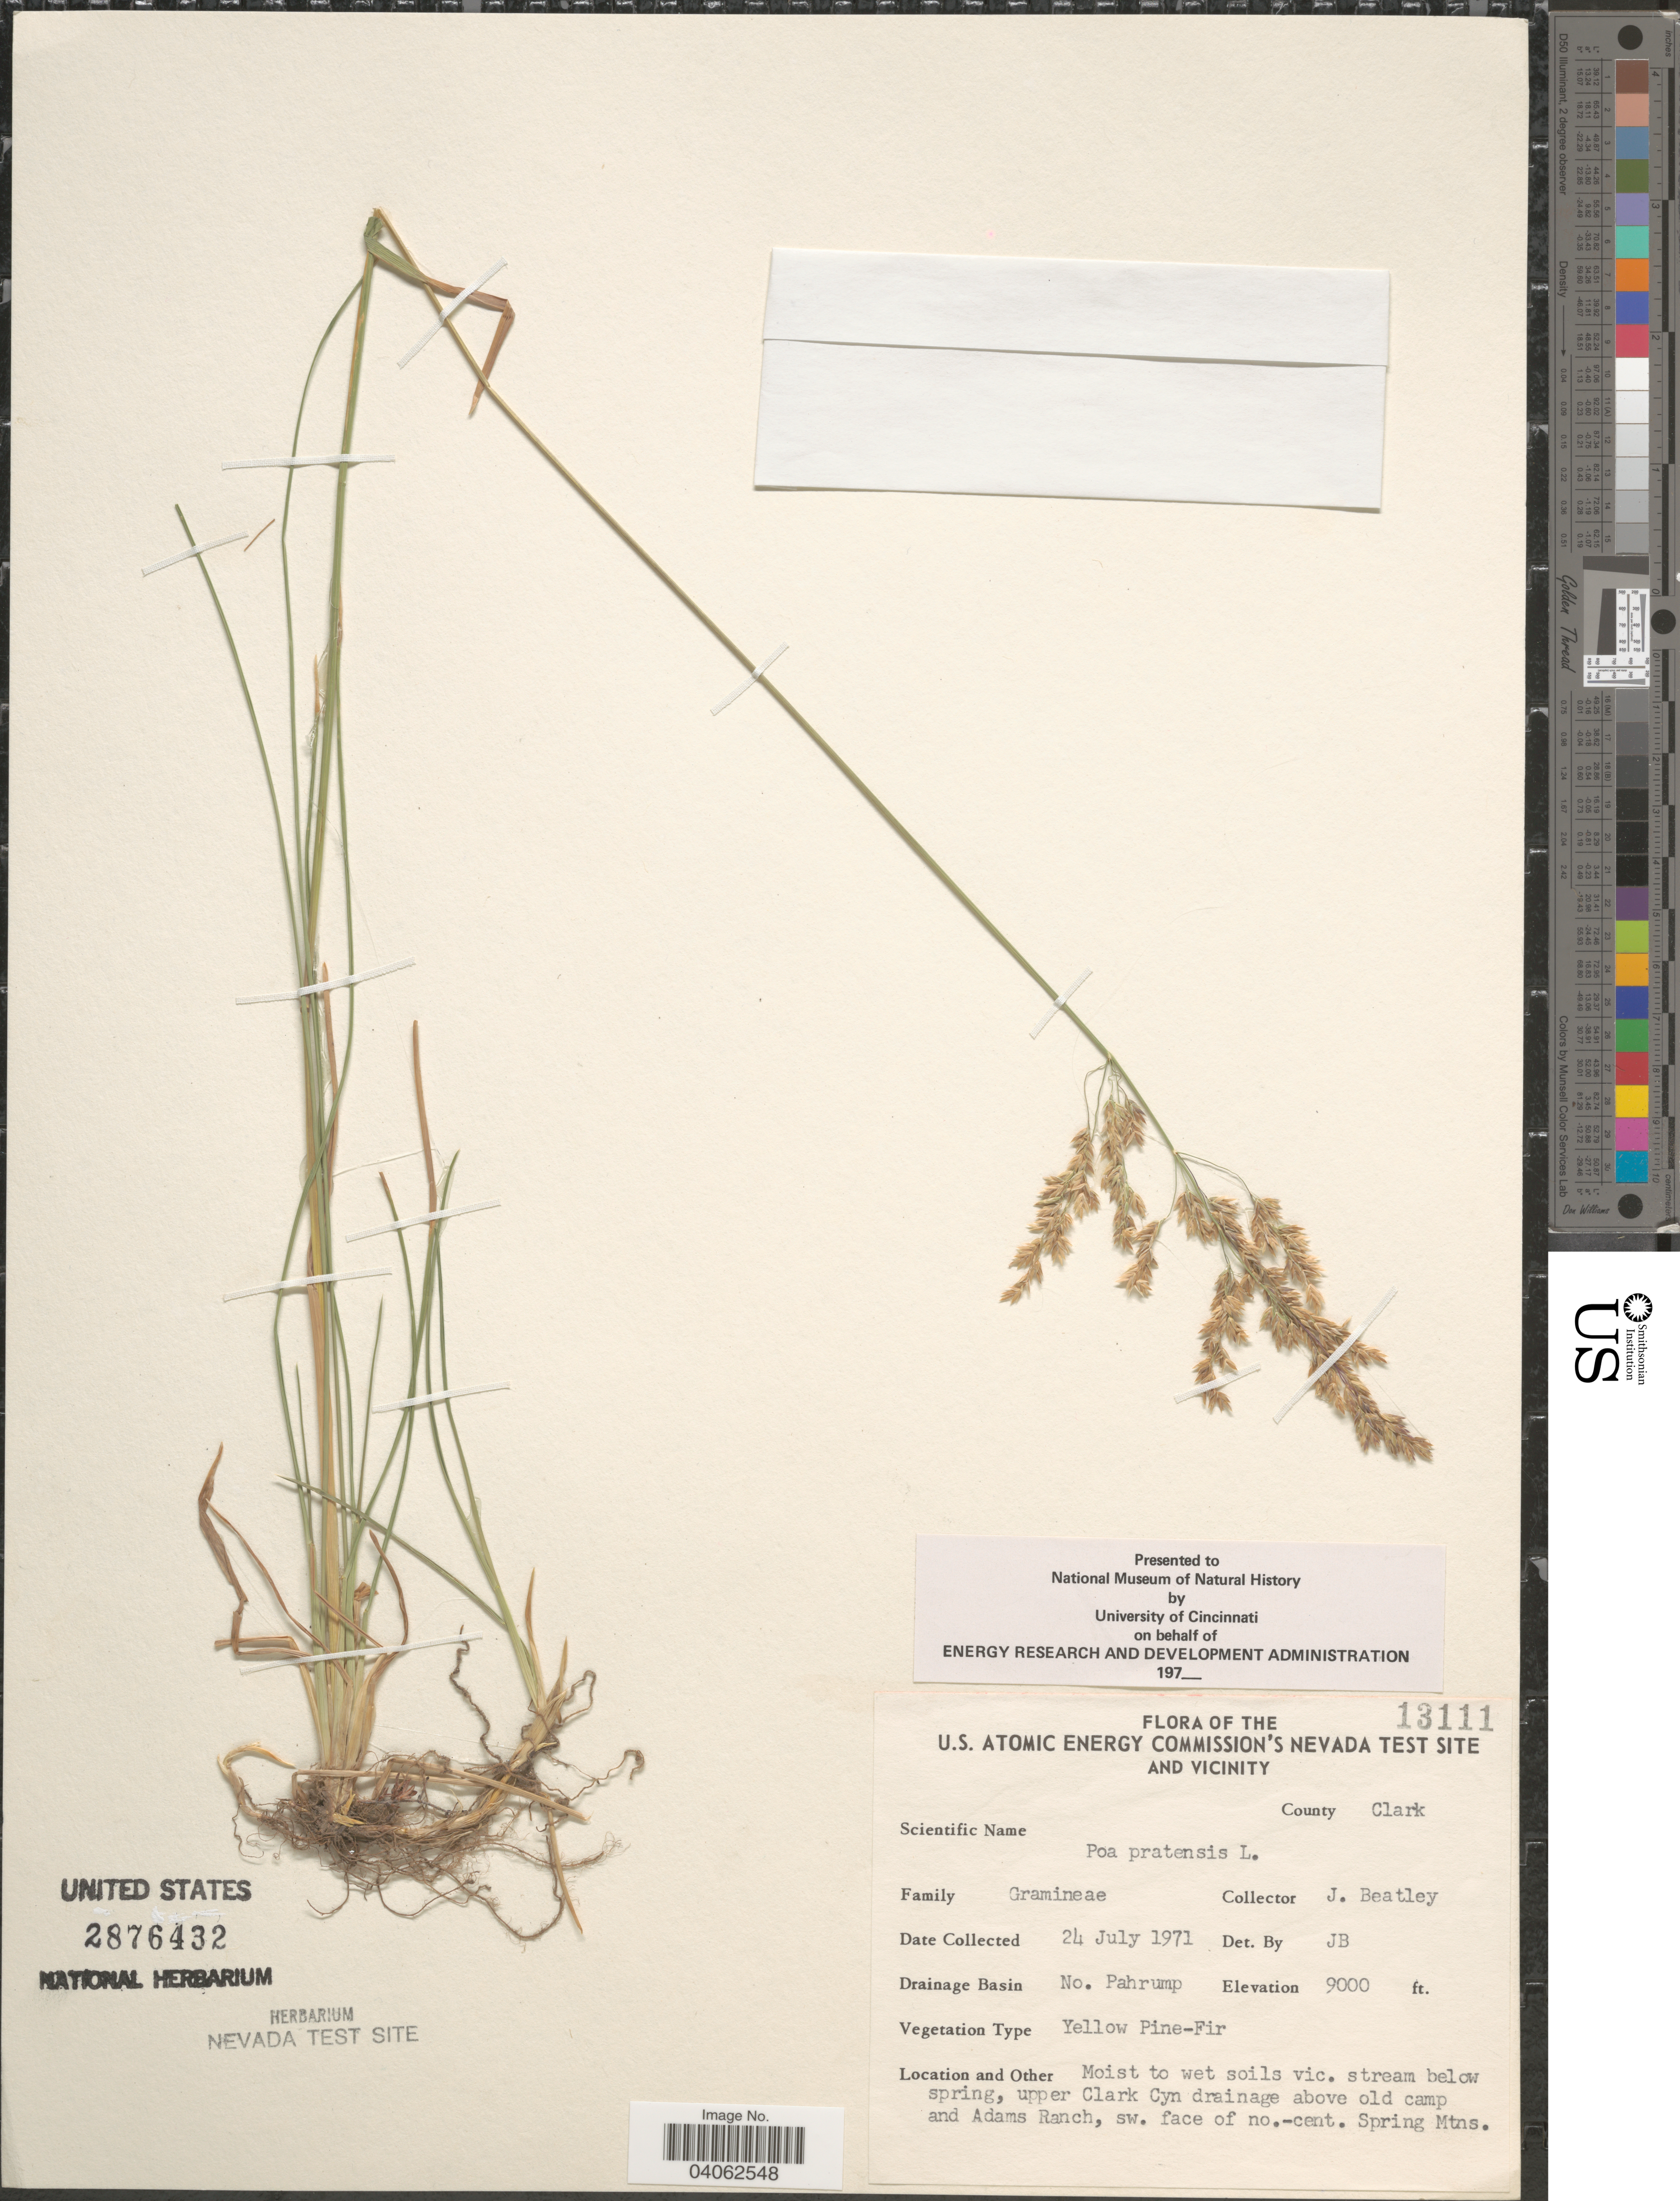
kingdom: Plantae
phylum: Tracheophyta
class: Liliopsida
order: Poales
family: Poaceae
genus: Poa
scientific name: Poa pratensis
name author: L.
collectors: J. C. Beatley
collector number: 13111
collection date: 1971-07-24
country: United States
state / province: Nevada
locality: U.S. Atomic Energy Commission's Nevada Test Site and Vicinity. County Clark. Drainage Basin No. Pahrump. Moist to wet soils vic. stream below spring, upper Clark Cyn drainage above old camp and Adams Ranch, sw. face of no.-cent. Spring Mtns.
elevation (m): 2743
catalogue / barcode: US 2876432